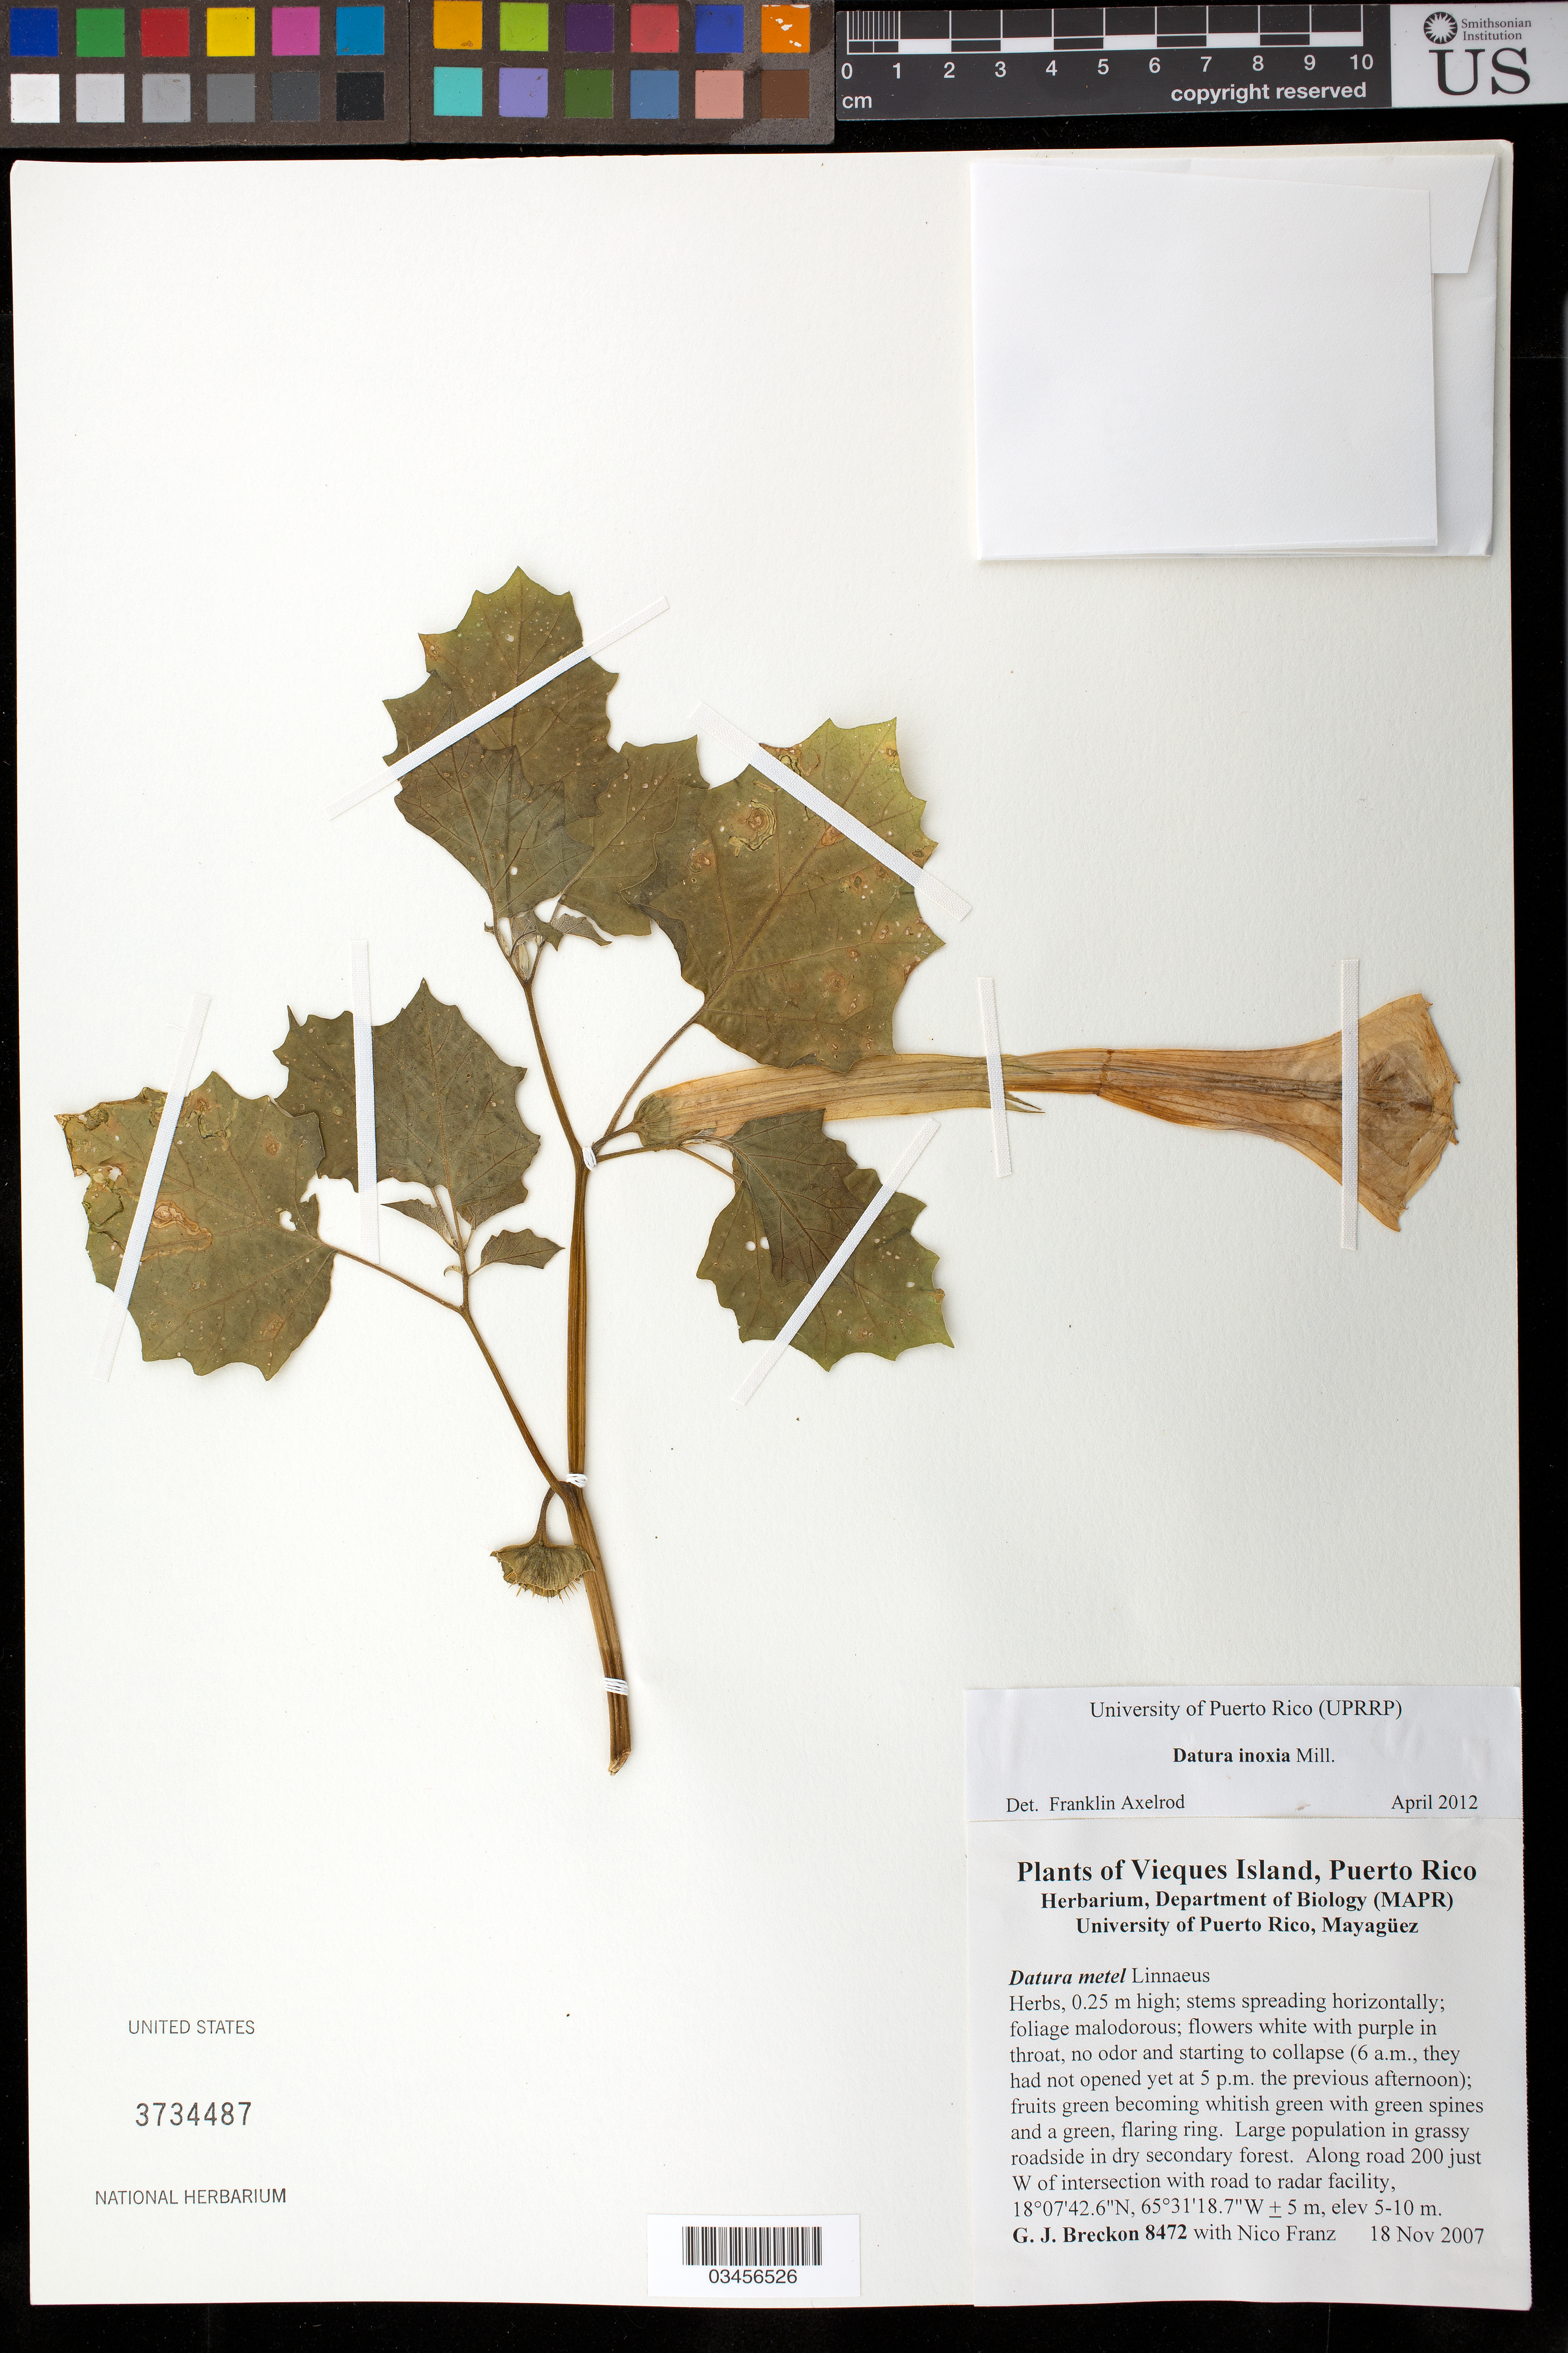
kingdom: Plantae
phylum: Tracheophyta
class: Magnoliopsida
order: Solanales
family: Solanaceae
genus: Datura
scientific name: Datura innoxia subsp. innoxia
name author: Mill.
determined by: Axelrod, F. S.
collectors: G. Breckon & N. Franz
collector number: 8472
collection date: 2007-11-18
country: Puerto Rico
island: Vieques I.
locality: Vieques Island. Along road 200 just W of intersection with road to radar facility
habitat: Large population in grassy roadside in dry secondary forest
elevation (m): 5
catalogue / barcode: US 3734487